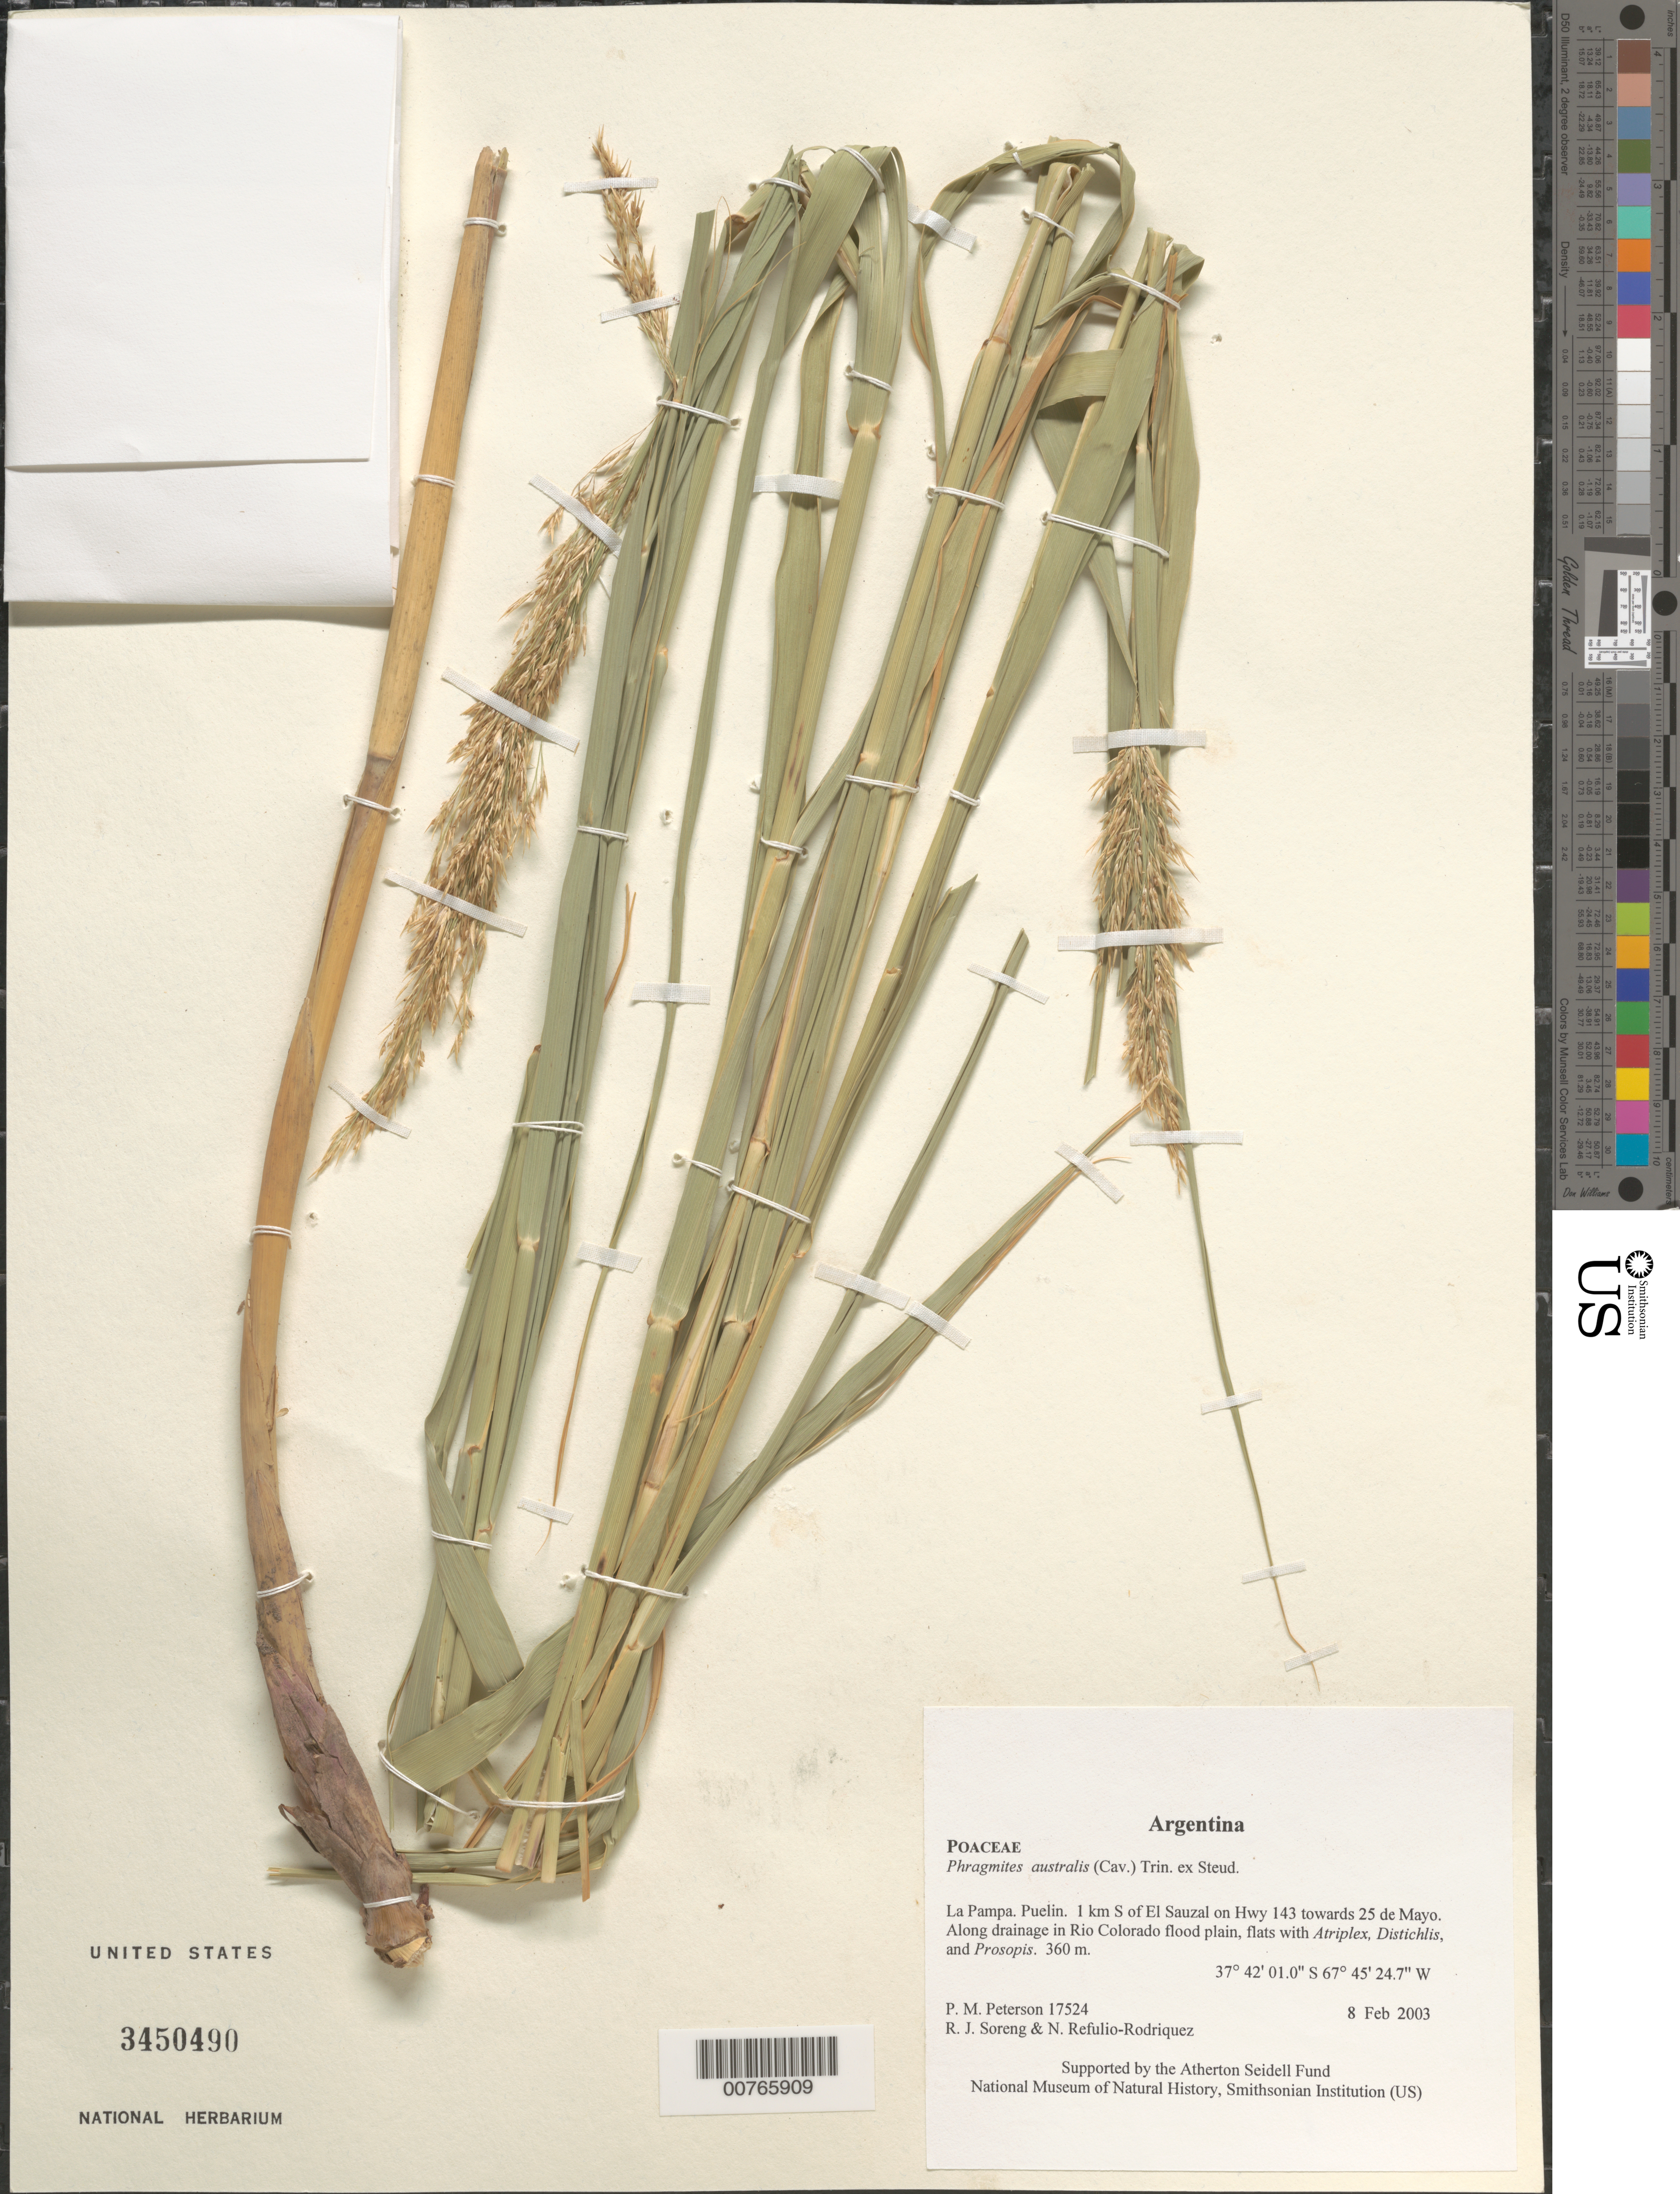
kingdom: Plantae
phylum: Tracheophyta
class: Liliopsida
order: Poales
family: Poaceae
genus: Phragmites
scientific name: Phragmites australis subsp. americanus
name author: Saltonstall & et al.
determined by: Soreng, Robert J., Research Associate (BOT), Smithsonian Institution - National Museum of Natural History (UNITED STATES)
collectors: P. M. Peterson, R. J. Soreng & N. Refulio-Rodríguez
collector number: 17524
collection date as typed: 08 Feb 2003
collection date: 2003-02-08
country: Argentina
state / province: La Pampa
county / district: Puelin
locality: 1 km S of El Sauzal on Hwy 143 towards 25 de Mayo. Along drainage in Rio Colorado flood plain, flats with Atriplex, Distichlis, and Prosopis.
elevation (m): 360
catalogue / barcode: US 3450490